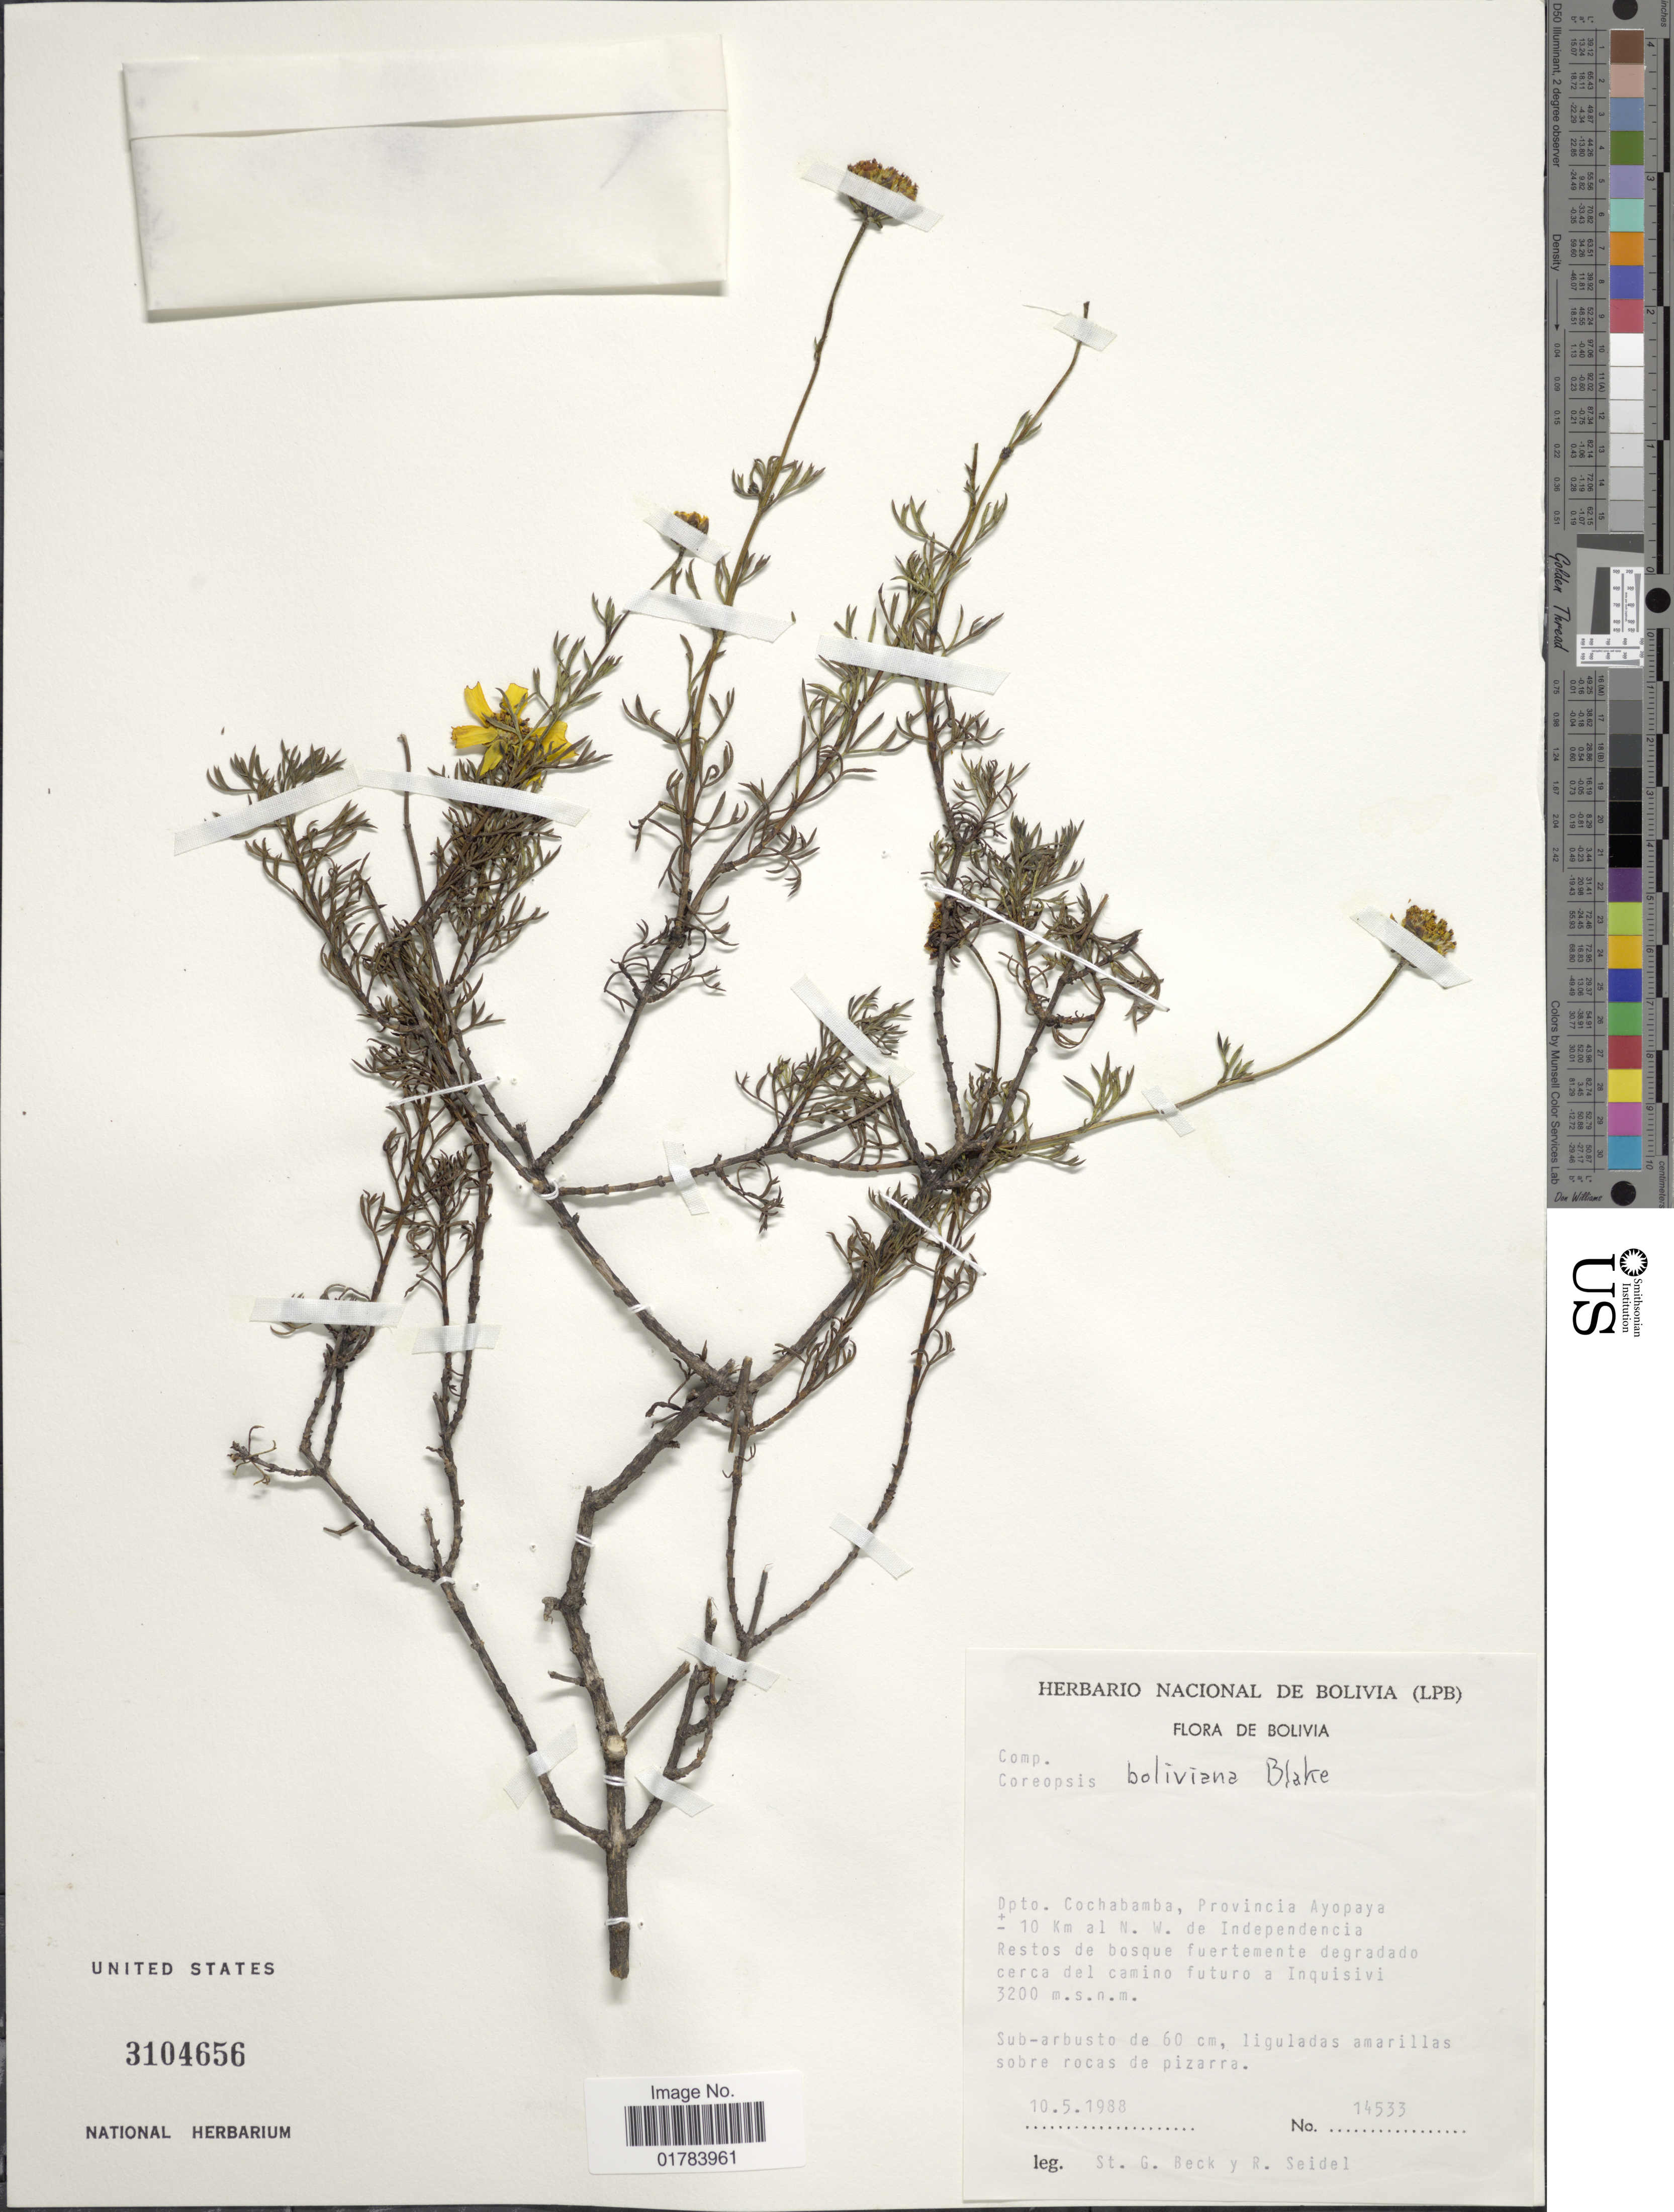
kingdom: Plantae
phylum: Tracheophyta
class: Magnoliopsida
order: Asterales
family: Asteraceae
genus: Coreopsis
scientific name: Coreopsis pickeringii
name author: A. Gray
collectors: S. G. Beck & R. Seidel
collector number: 14533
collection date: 1988-05-10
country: Bolivia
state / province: Cochabamba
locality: Provincia Ayopaya ± 10 km al N.W. de Independencia Restos de bosque fuertemente degradado cerca del camino futuro a Inquisivi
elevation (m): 3200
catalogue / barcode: US 3104656